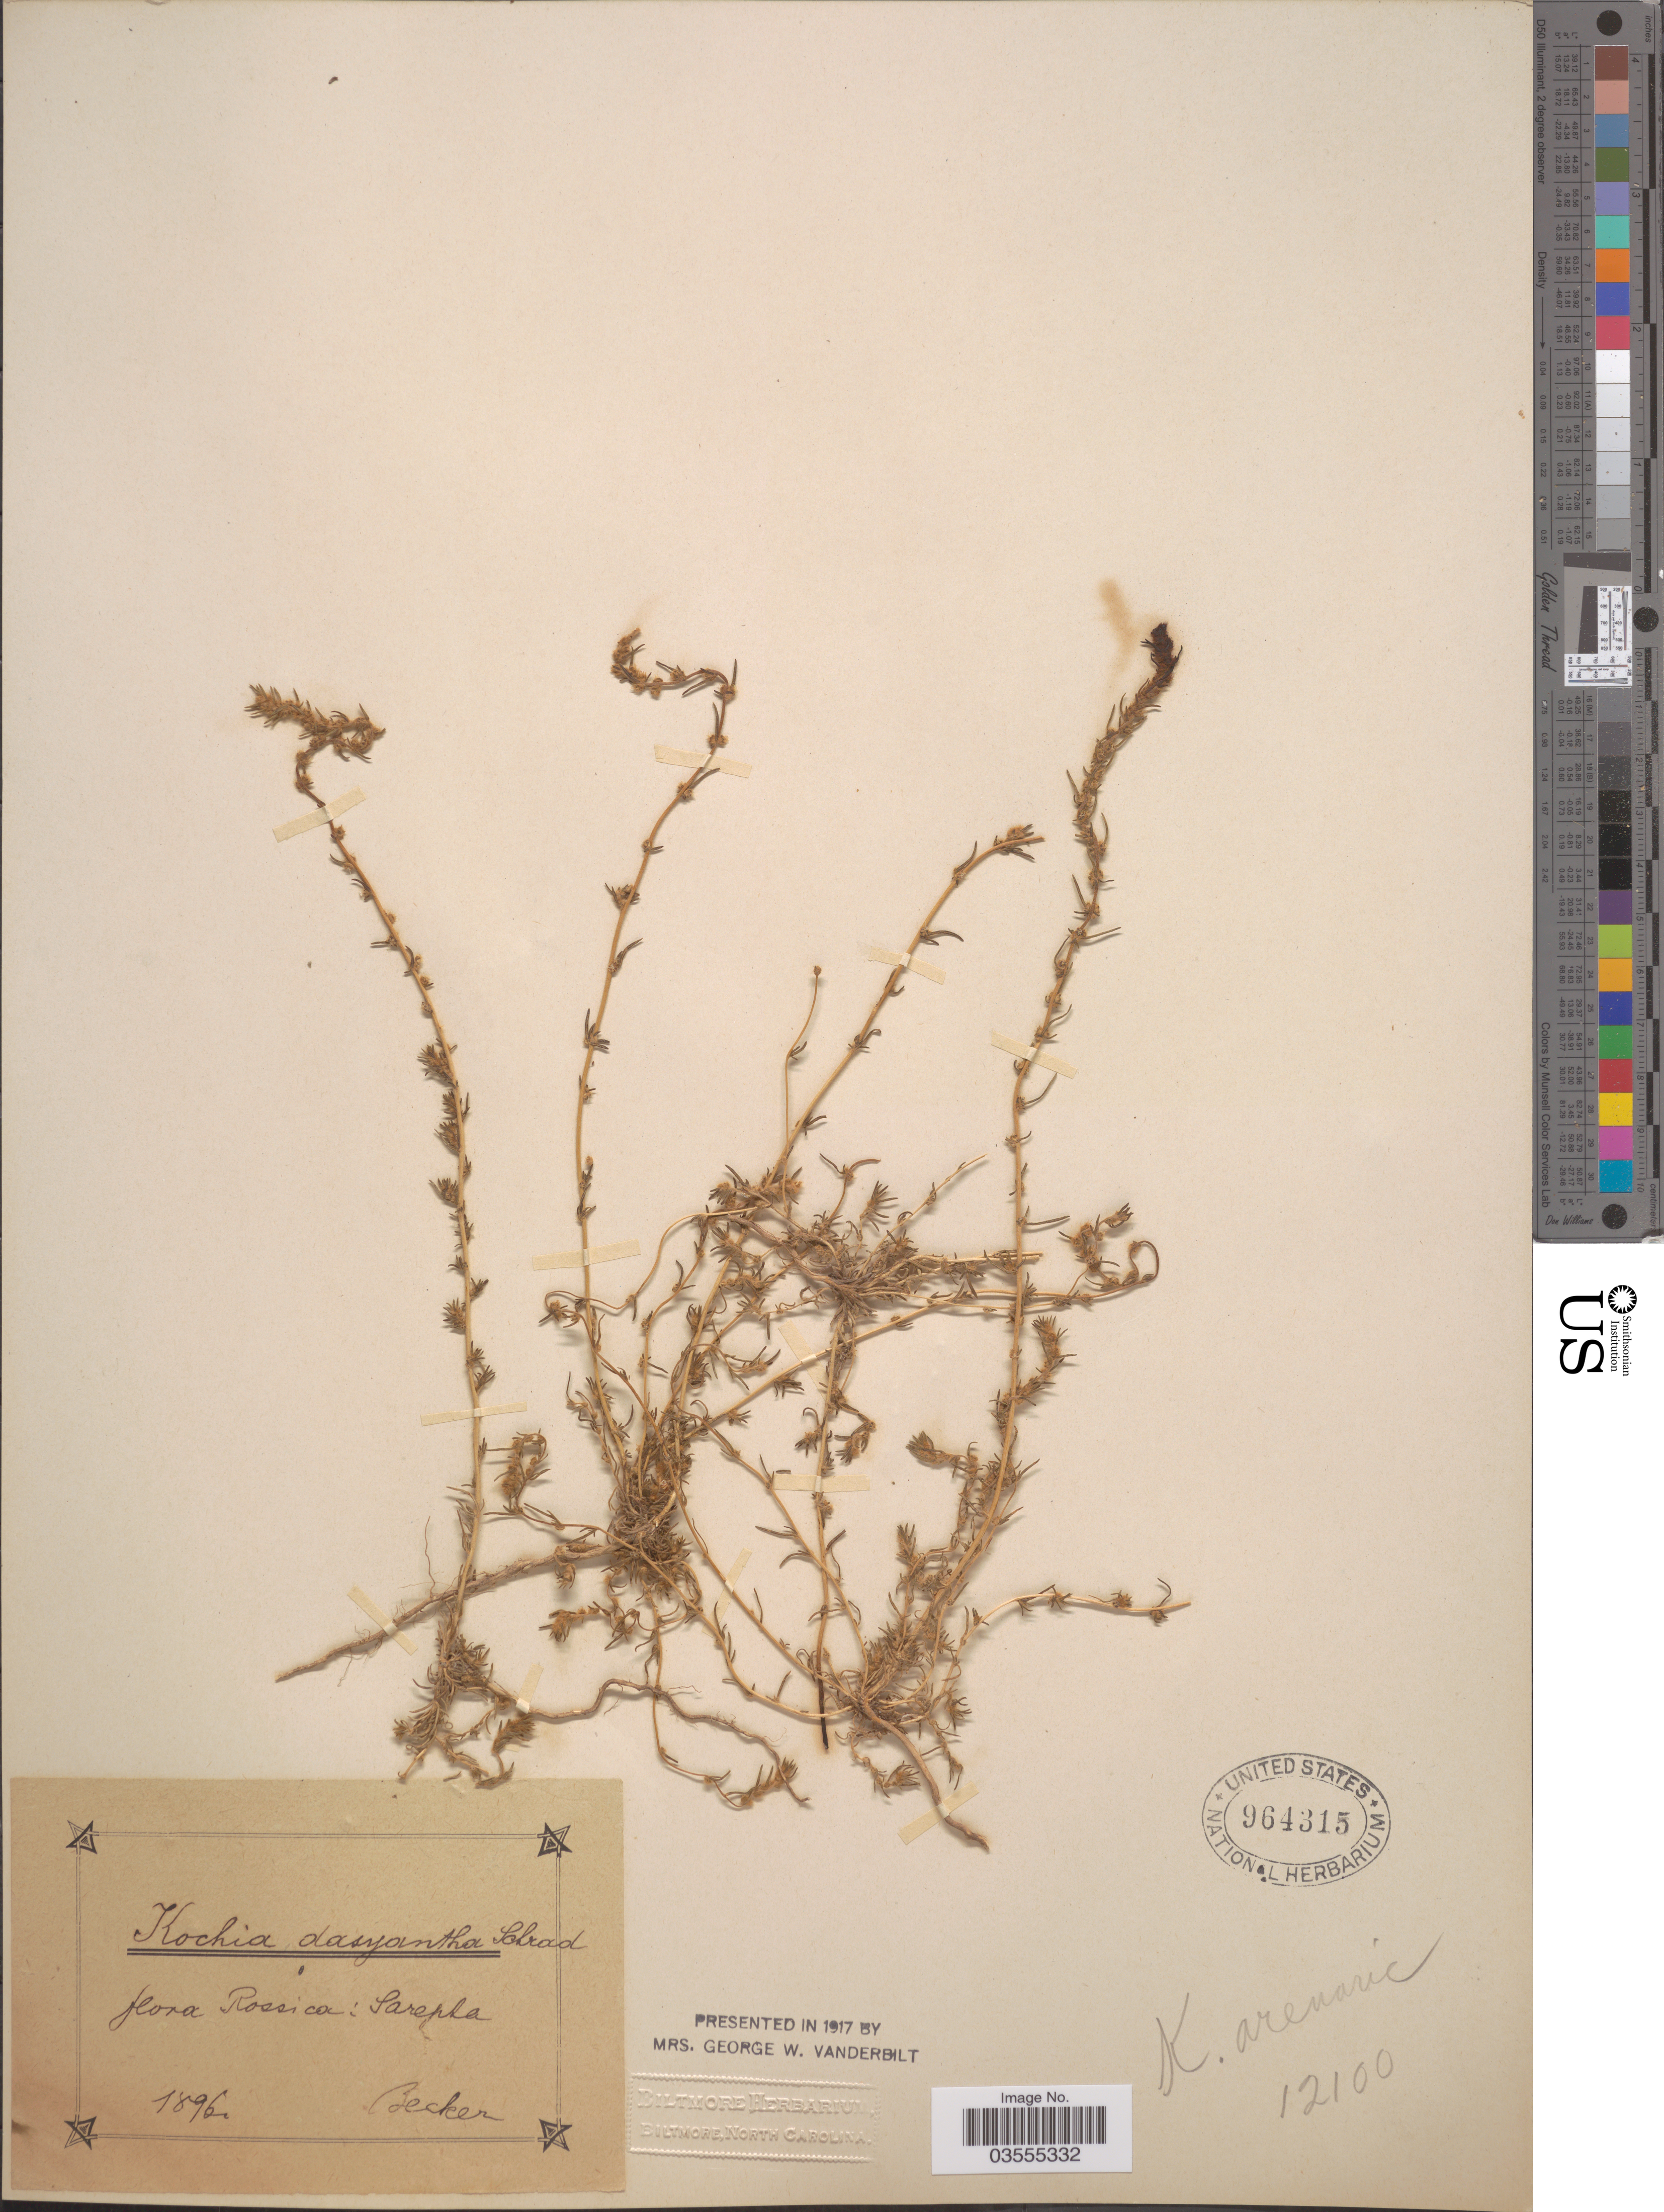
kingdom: Plantae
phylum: Tracheophyta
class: Magnoliopsida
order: Caryophyllales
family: Amaranthaceae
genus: Bassia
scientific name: Bassia laniflora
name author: (S.G. Gmel.) A.J. Scott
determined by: Strong, Mark T., (BOT), Smithsonian Institution - National Museum of Natural History (UNITED STATES)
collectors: -. Becker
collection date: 1896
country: Russian Federation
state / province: Volgograd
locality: Rossica: Sarepta.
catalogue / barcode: US 964315